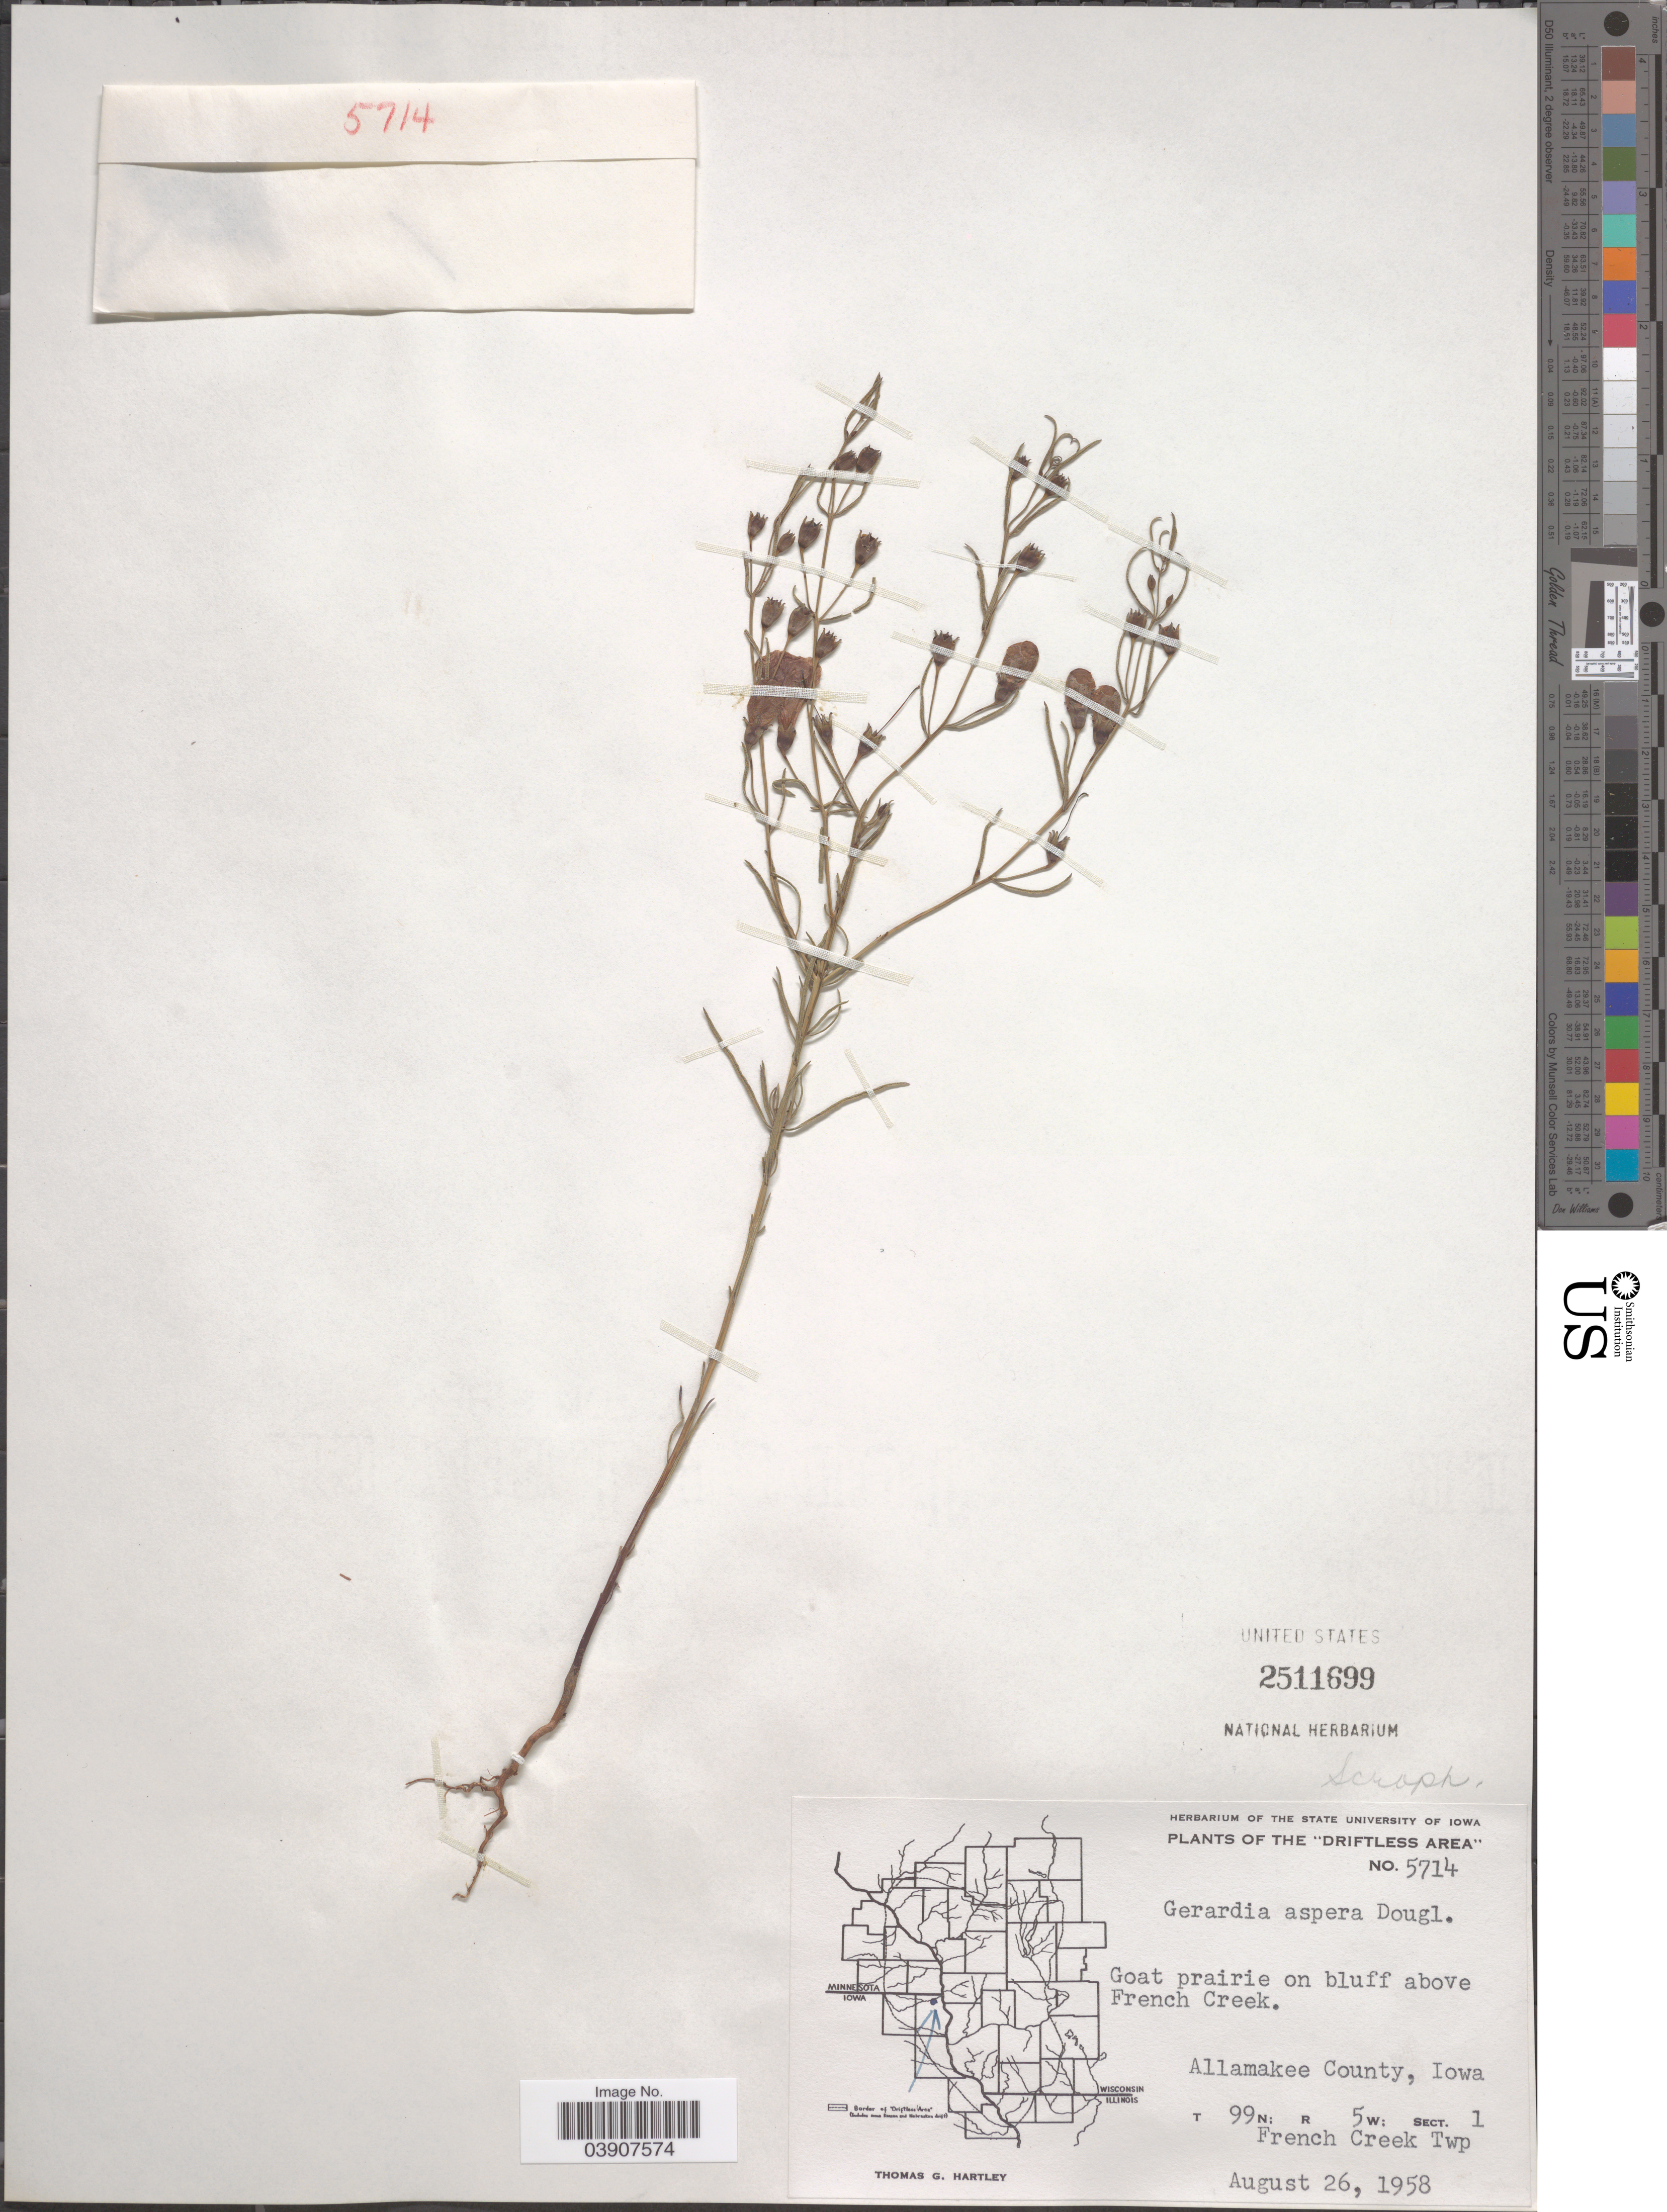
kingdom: Plantae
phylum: Tracheophyta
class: Magnoliopsida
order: Lamiales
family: Orobanchaceae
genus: Agalinis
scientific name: Agalinis aspera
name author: (Douglas ex Benth.) Britton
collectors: T. G. Hartley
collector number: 5714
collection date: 1958-08-26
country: United States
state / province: Iowa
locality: The "Driftless Area". Goat prairie on bluff above French Creek. Allamakee County. T 99 N; R 5 W; Sect. 1. French Creek Twp.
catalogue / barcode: US 2511699